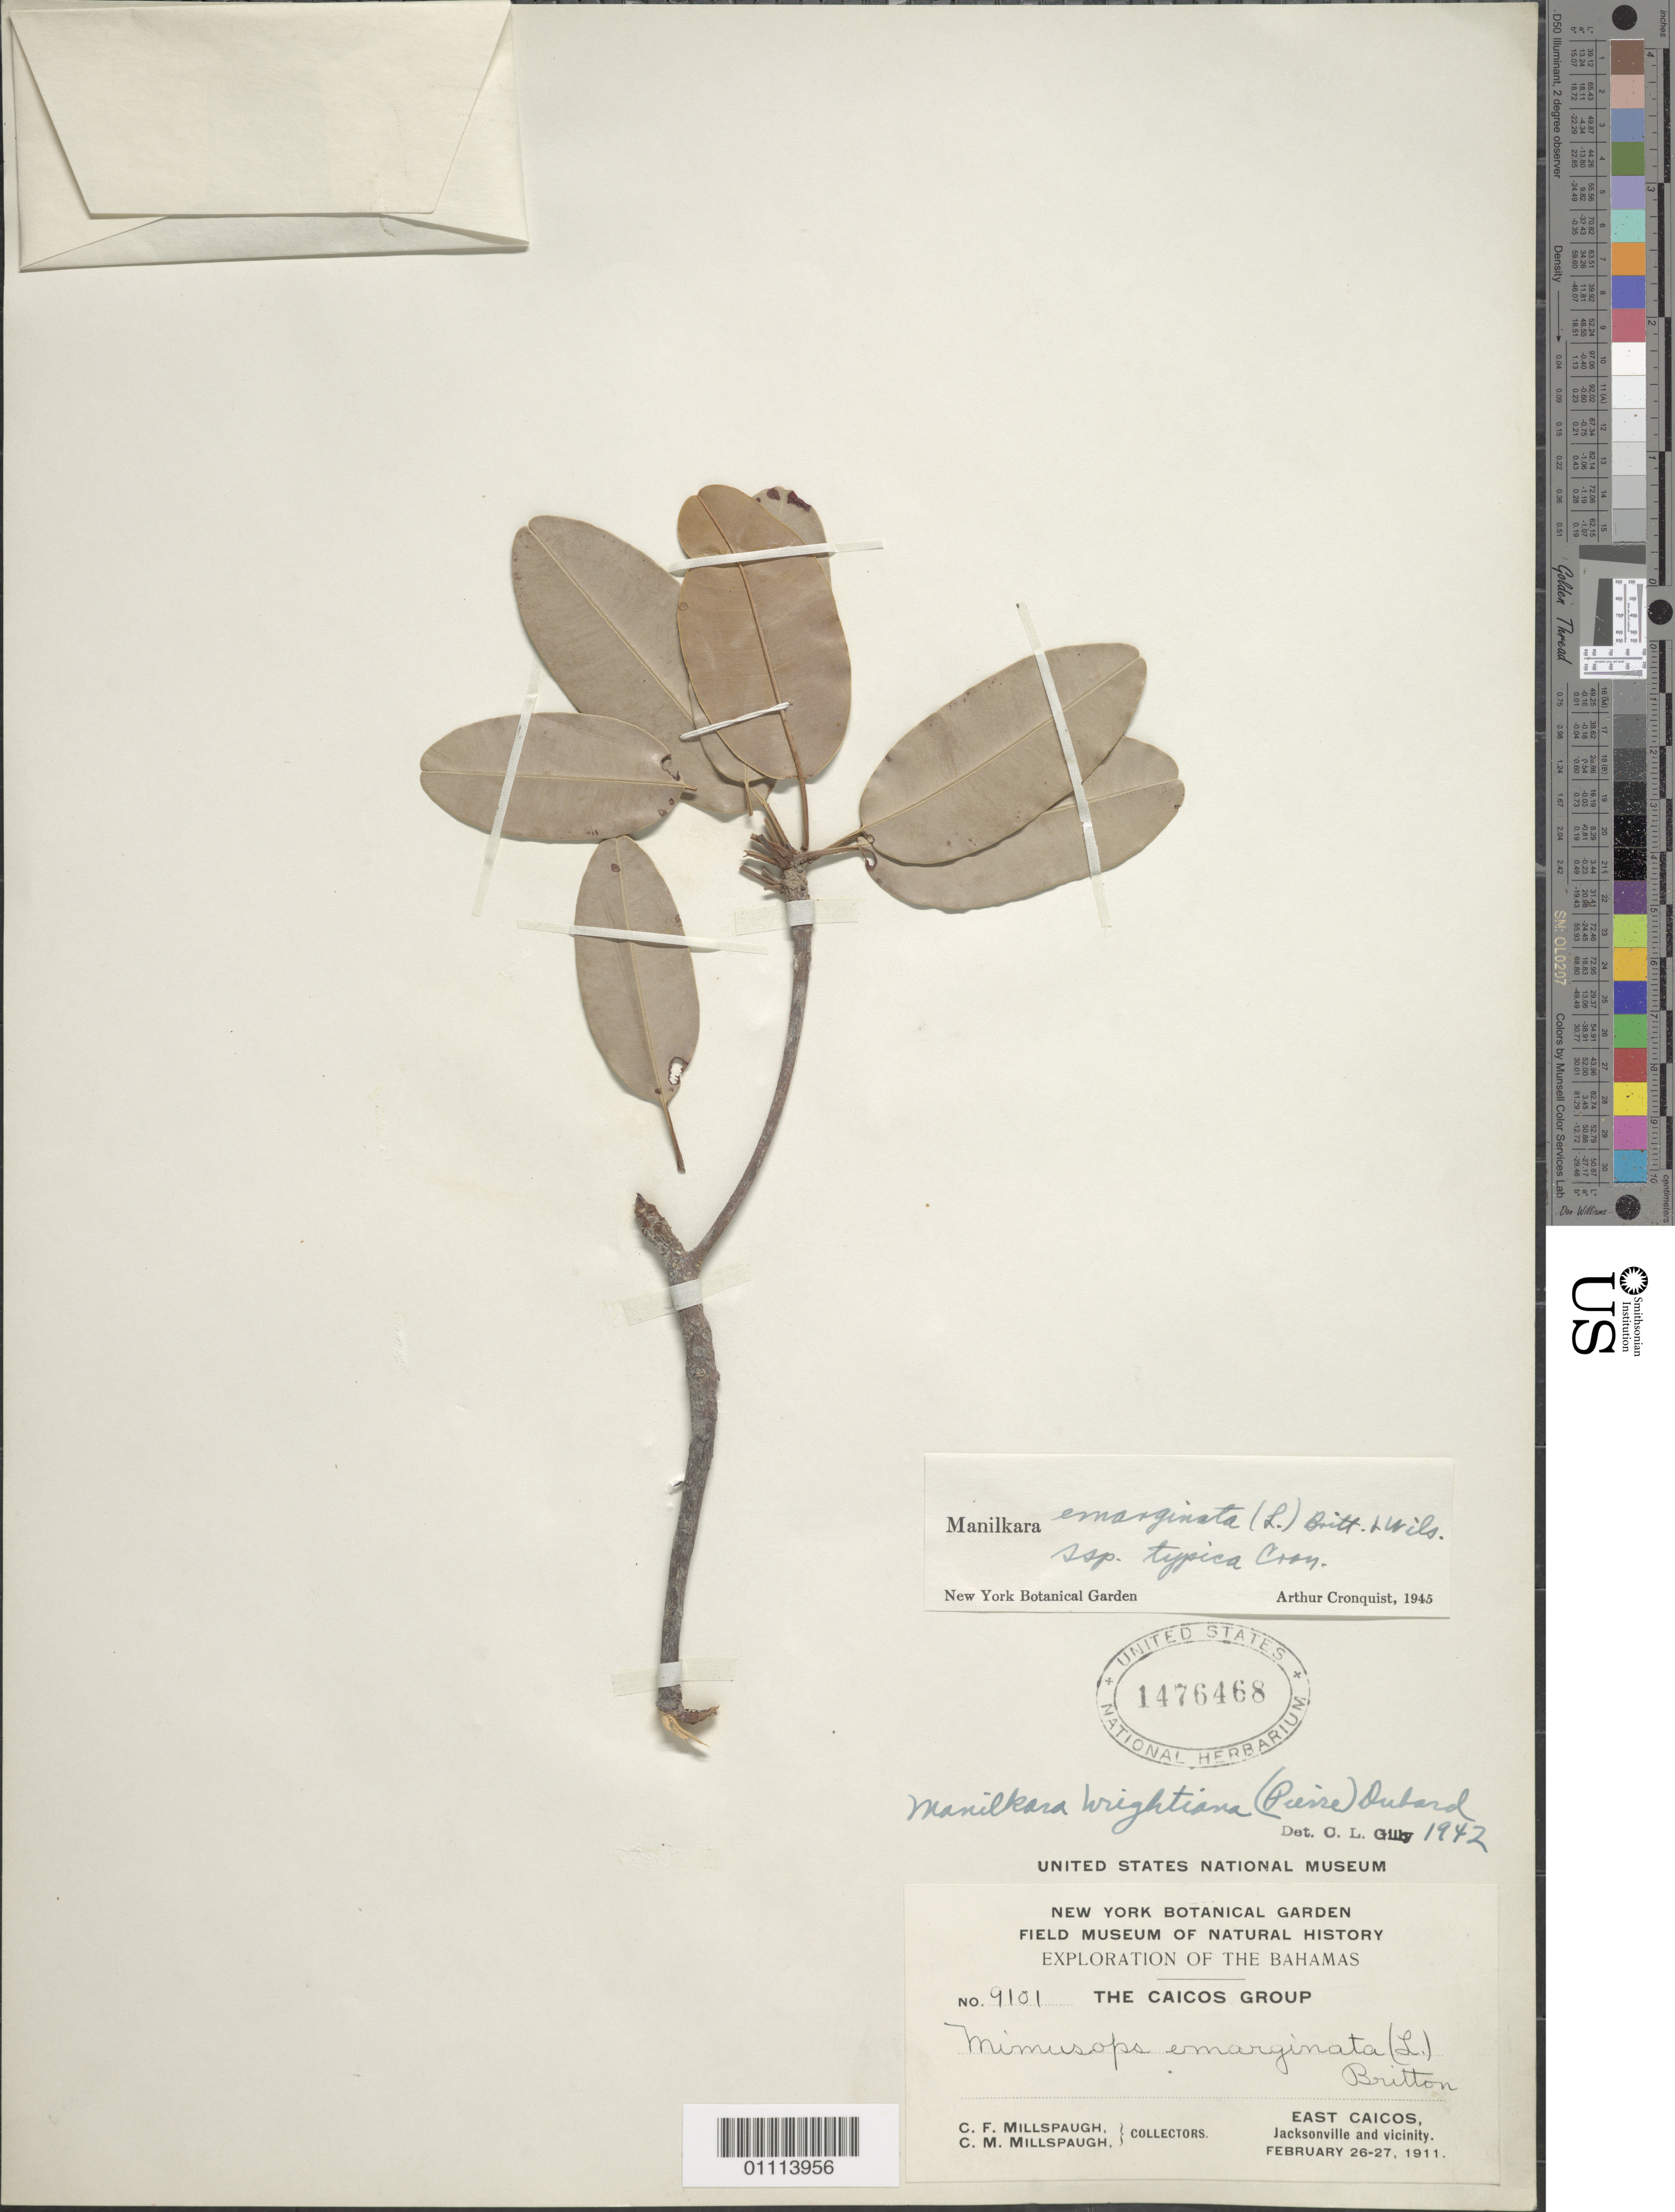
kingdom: Plantae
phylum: Tracheophyta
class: Magnoliopsida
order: Ericales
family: Sapotaceae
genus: Manilkara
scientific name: Manilkara emarginata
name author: (L.) Britton & P. Wilson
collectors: C. F. Millspaugh & C. Millspaugh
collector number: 9101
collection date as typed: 26 Feb 1911 to 27 Feb 1911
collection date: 1911-02-26/1911-02-27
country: Turks and Caicos Islands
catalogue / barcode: US 1476468